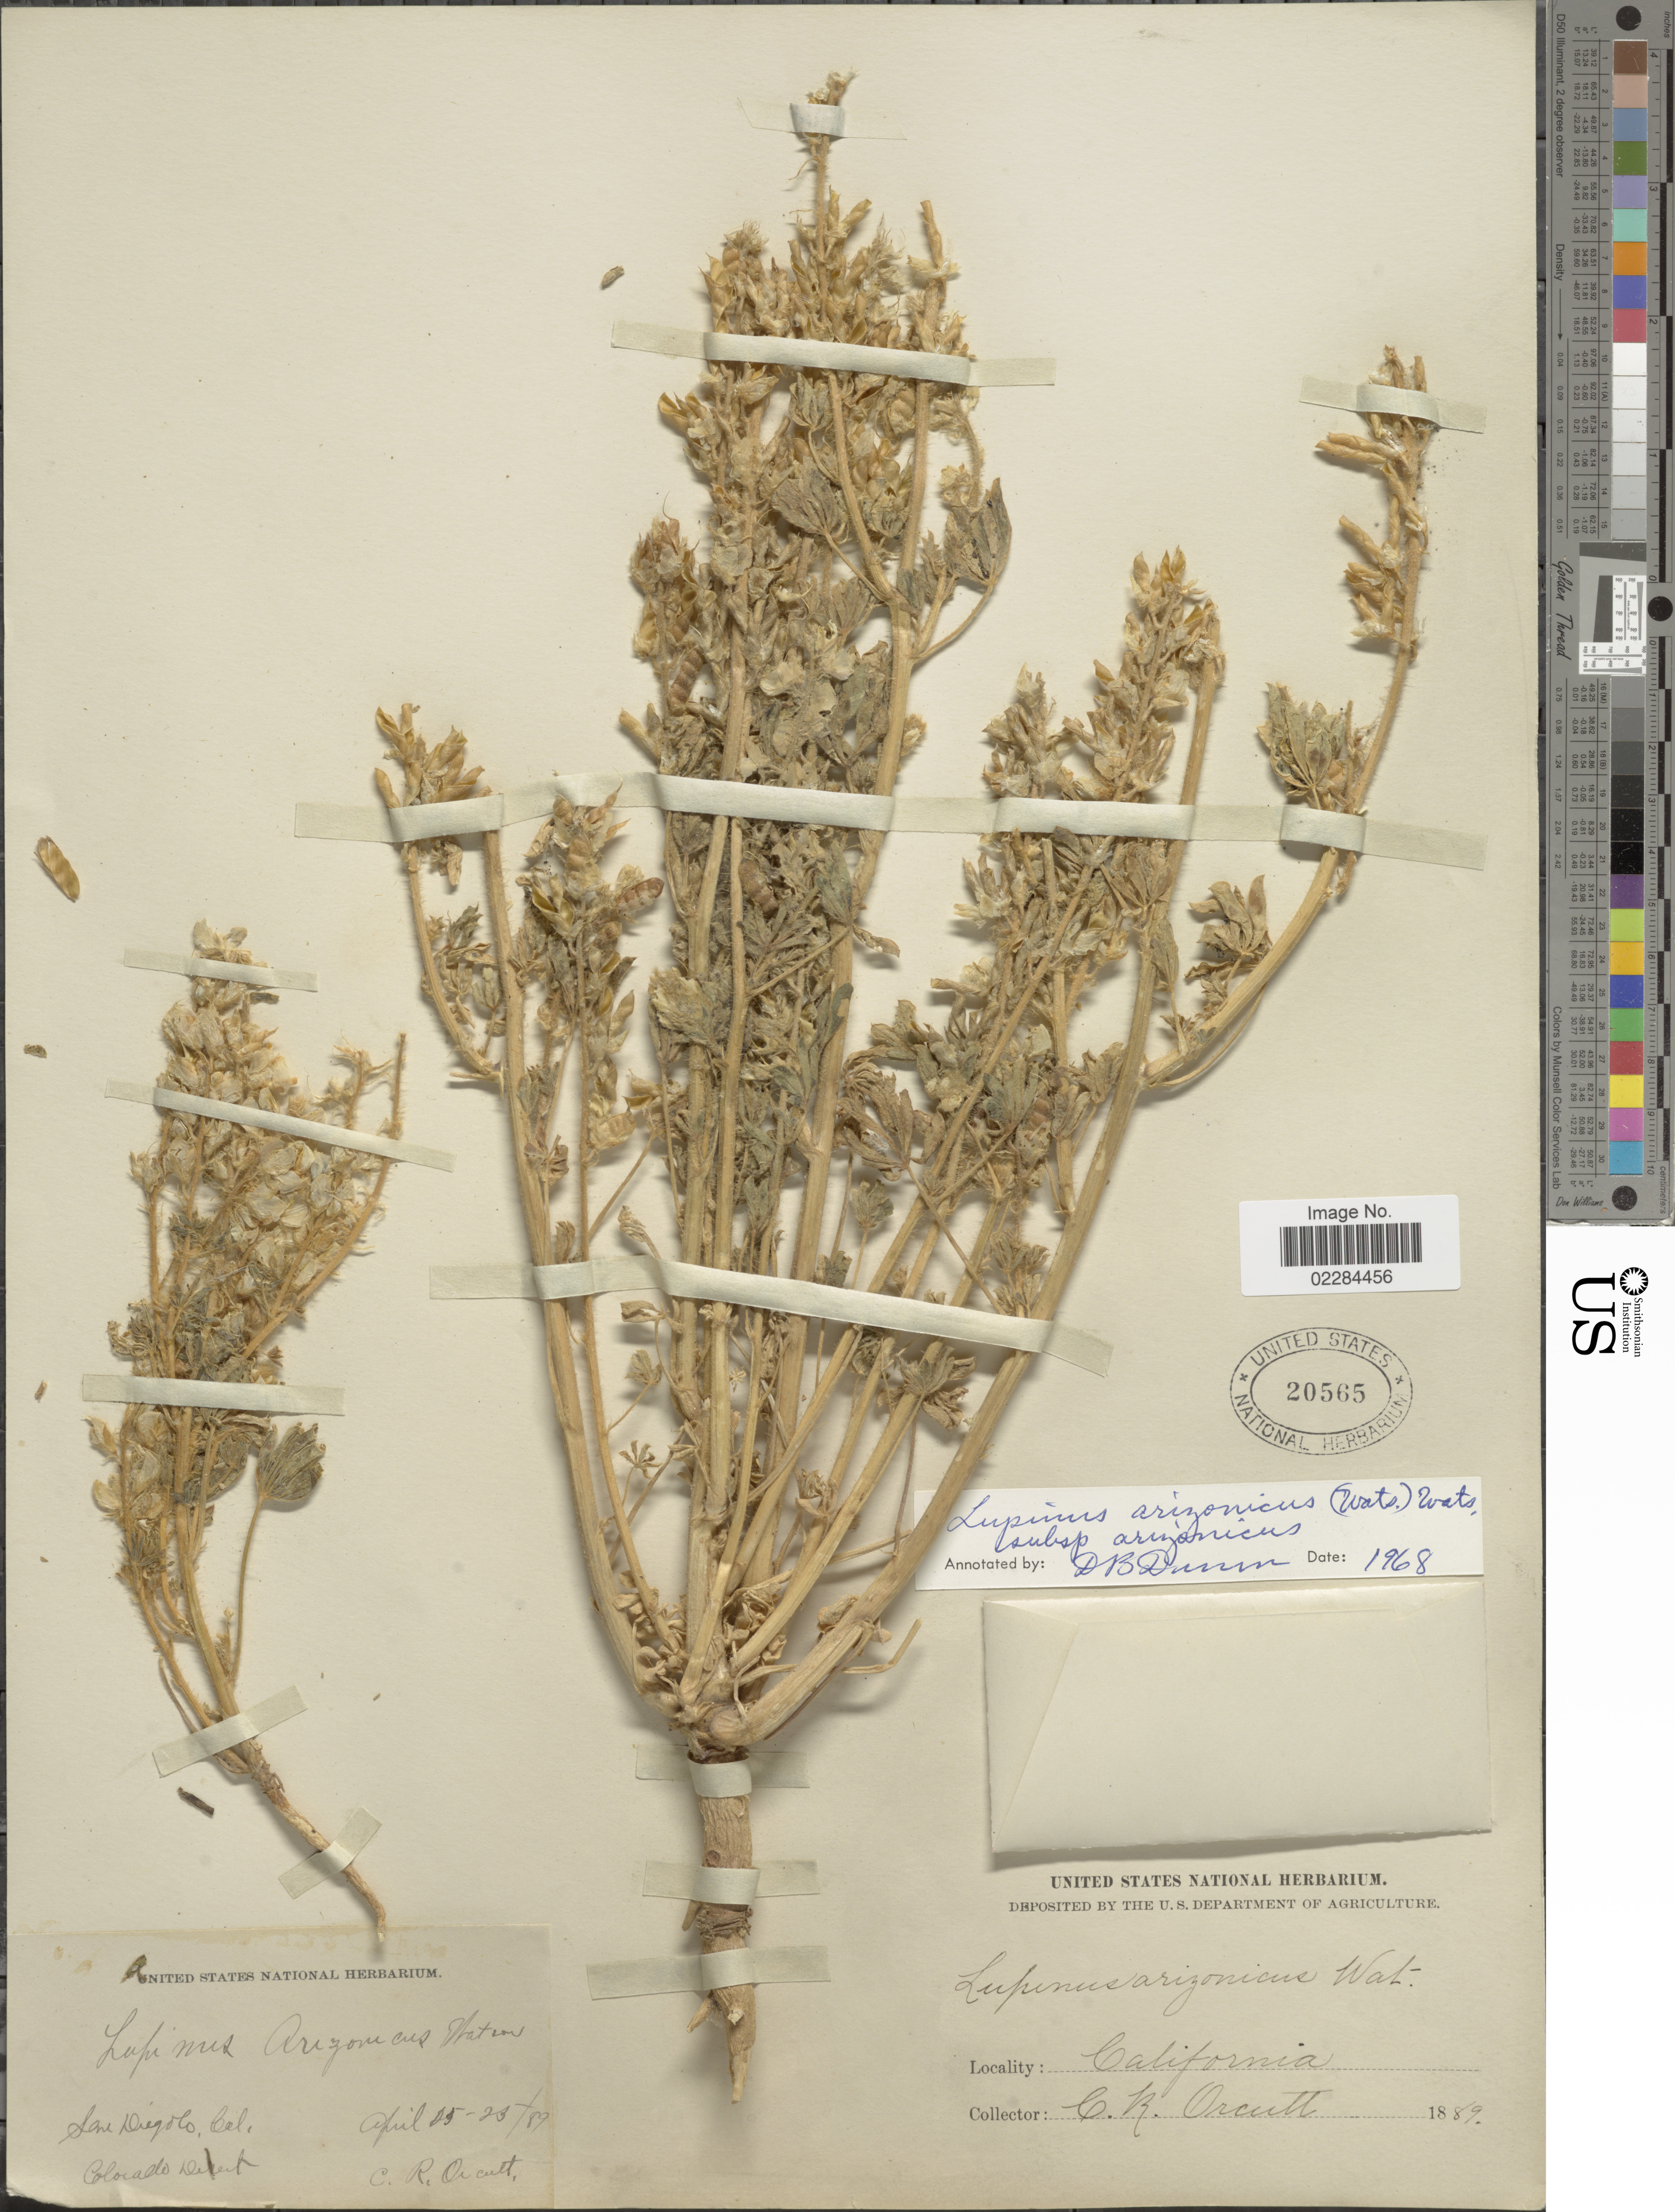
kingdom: Plantae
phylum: Tracheophyta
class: Magnoliopsida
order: Fabales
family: Fabaceae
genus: Lupinus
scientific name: Lupinus arizonicus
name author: (S. Watson) S. Watson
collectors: C. R. Orcutt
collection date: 1889-04-15/1889-04-23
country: United States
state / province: California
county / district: San Diego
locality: San Diego Co. Cal. Colorado Desert.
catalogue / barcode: US 20565